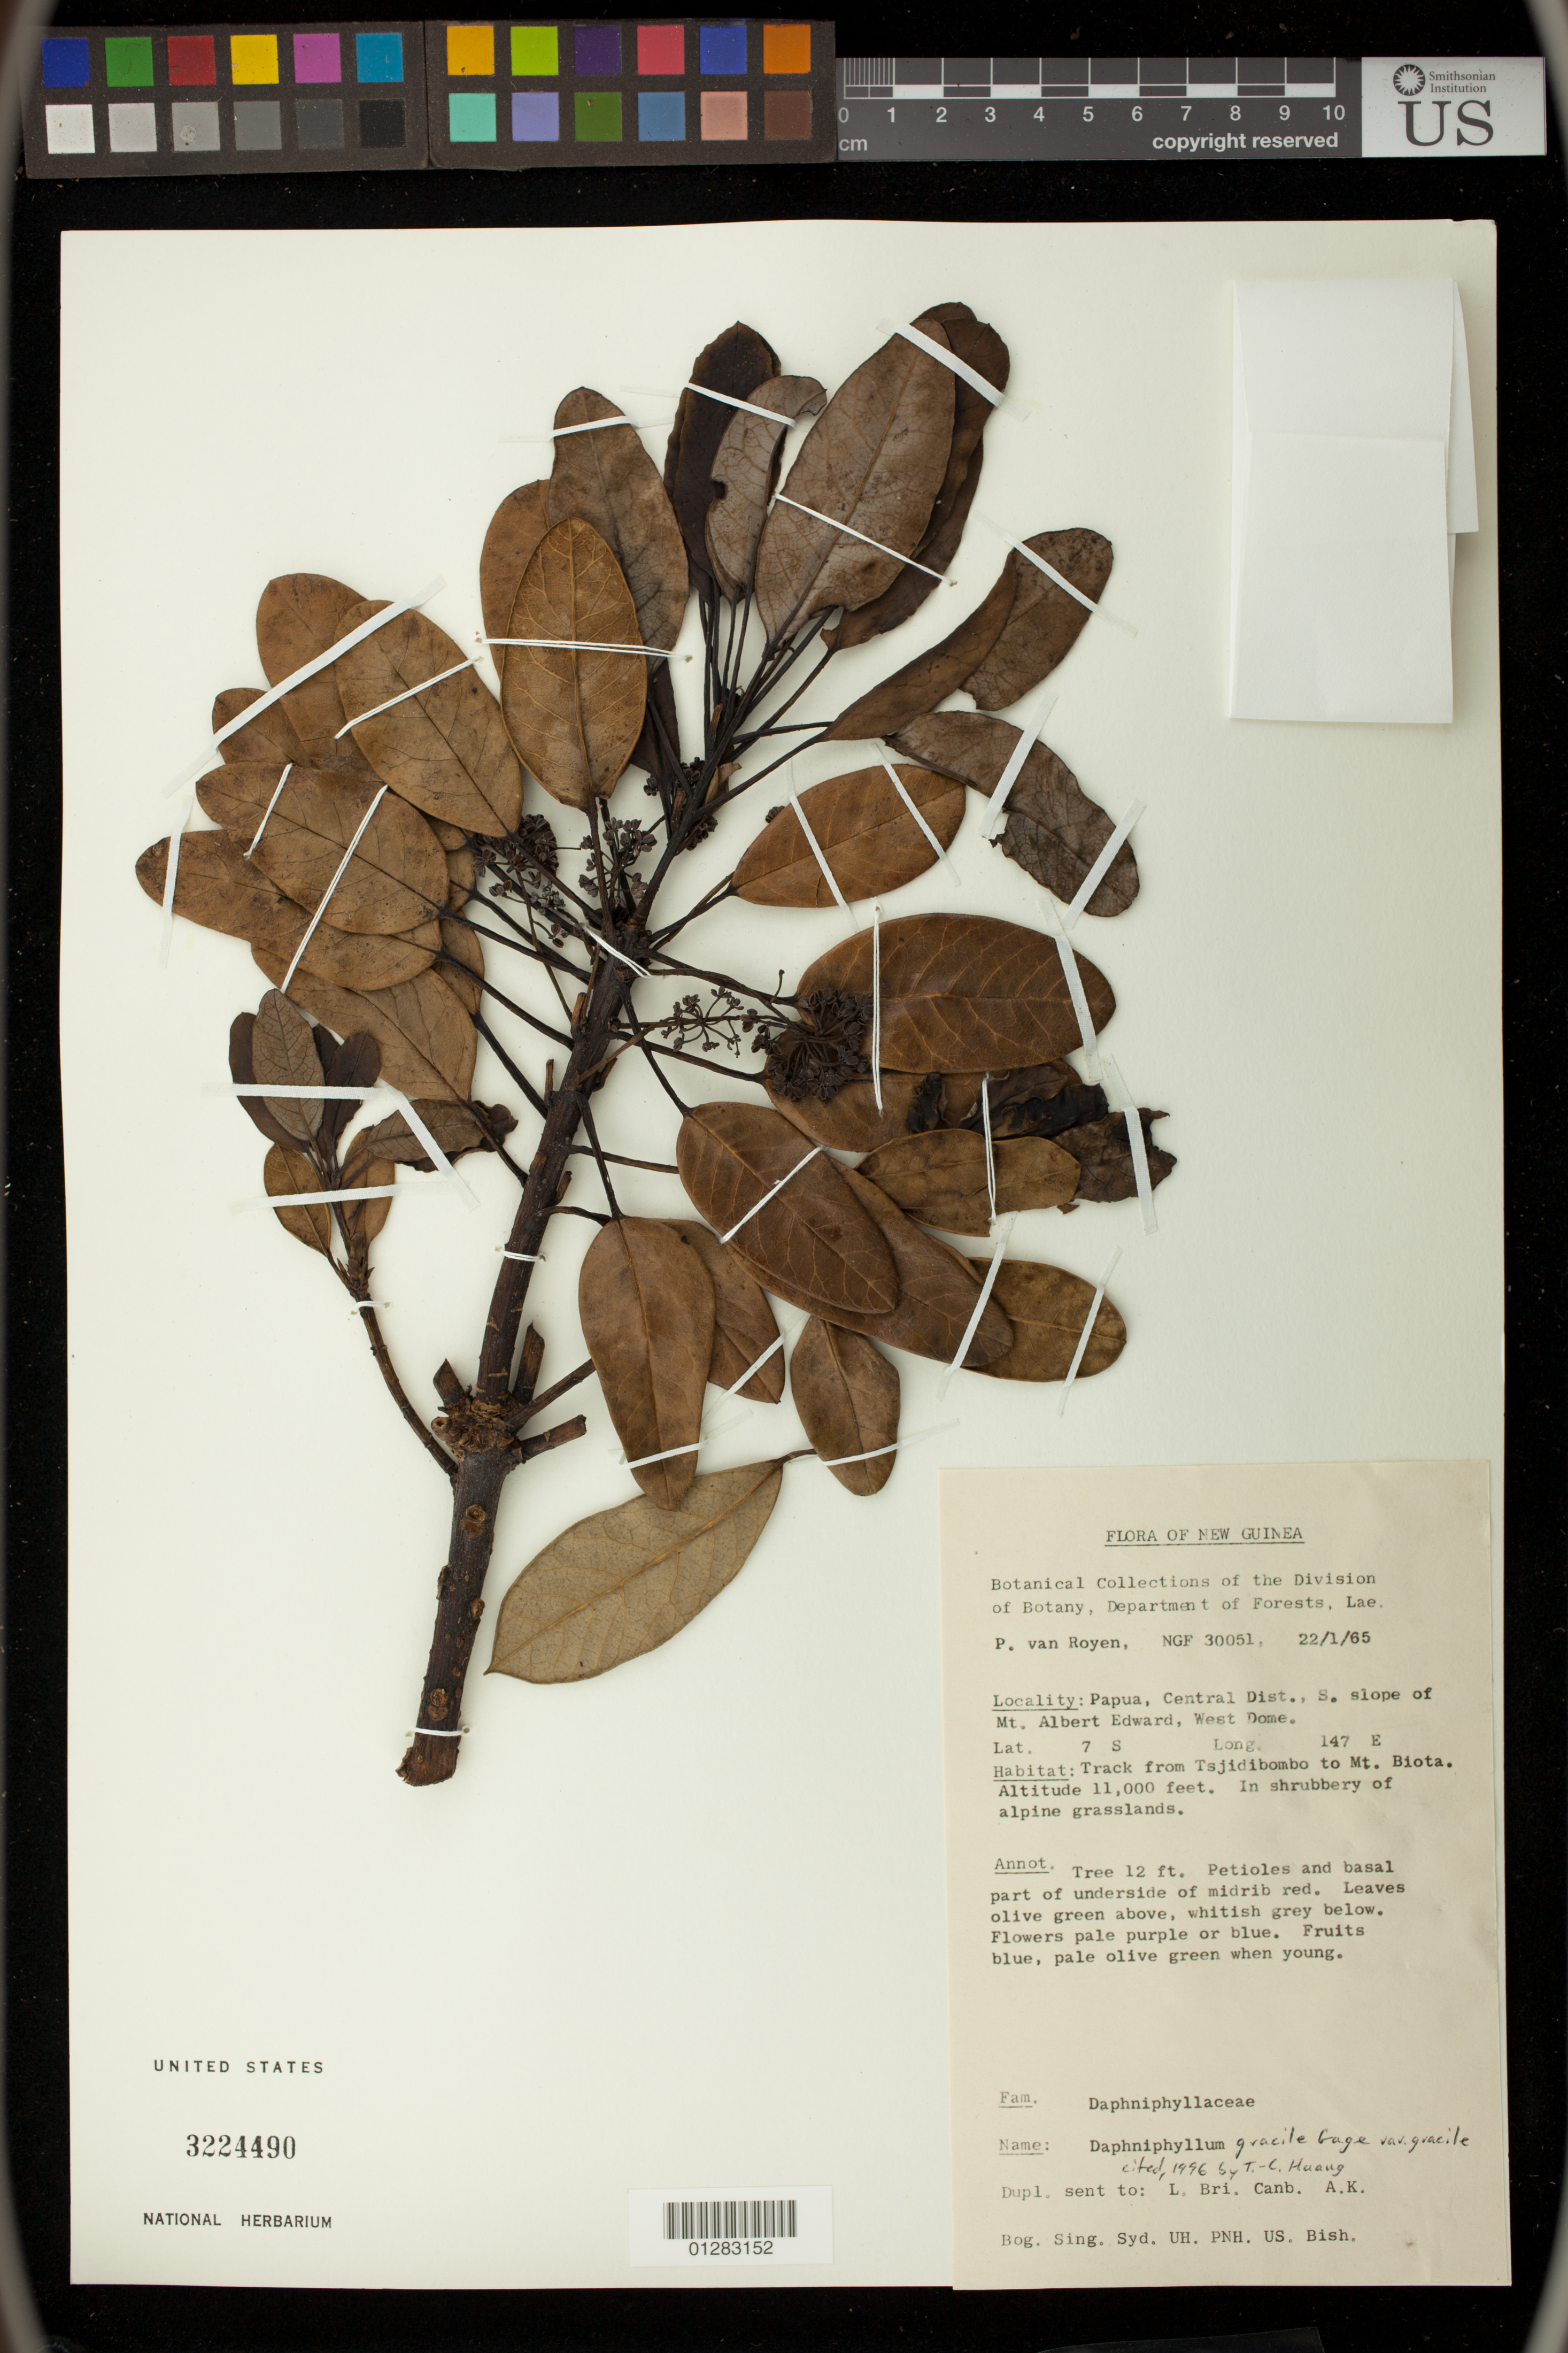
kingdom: Plantae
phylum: Tracheophyta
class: Magnoliopsida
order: Saxifragales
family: Daphniphyllaceae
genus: Daphniphyllum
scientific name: Daphniphyllum gracile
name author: Gage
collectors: P. van Royen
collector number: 30051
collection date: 1965-01-22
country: Papua New Guinea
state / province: Central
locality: S. slope of Mt. Albert Edward, West Dome. Track from Tajidibombo to Mt. Biota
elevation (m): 3353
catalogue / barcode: US 3224490